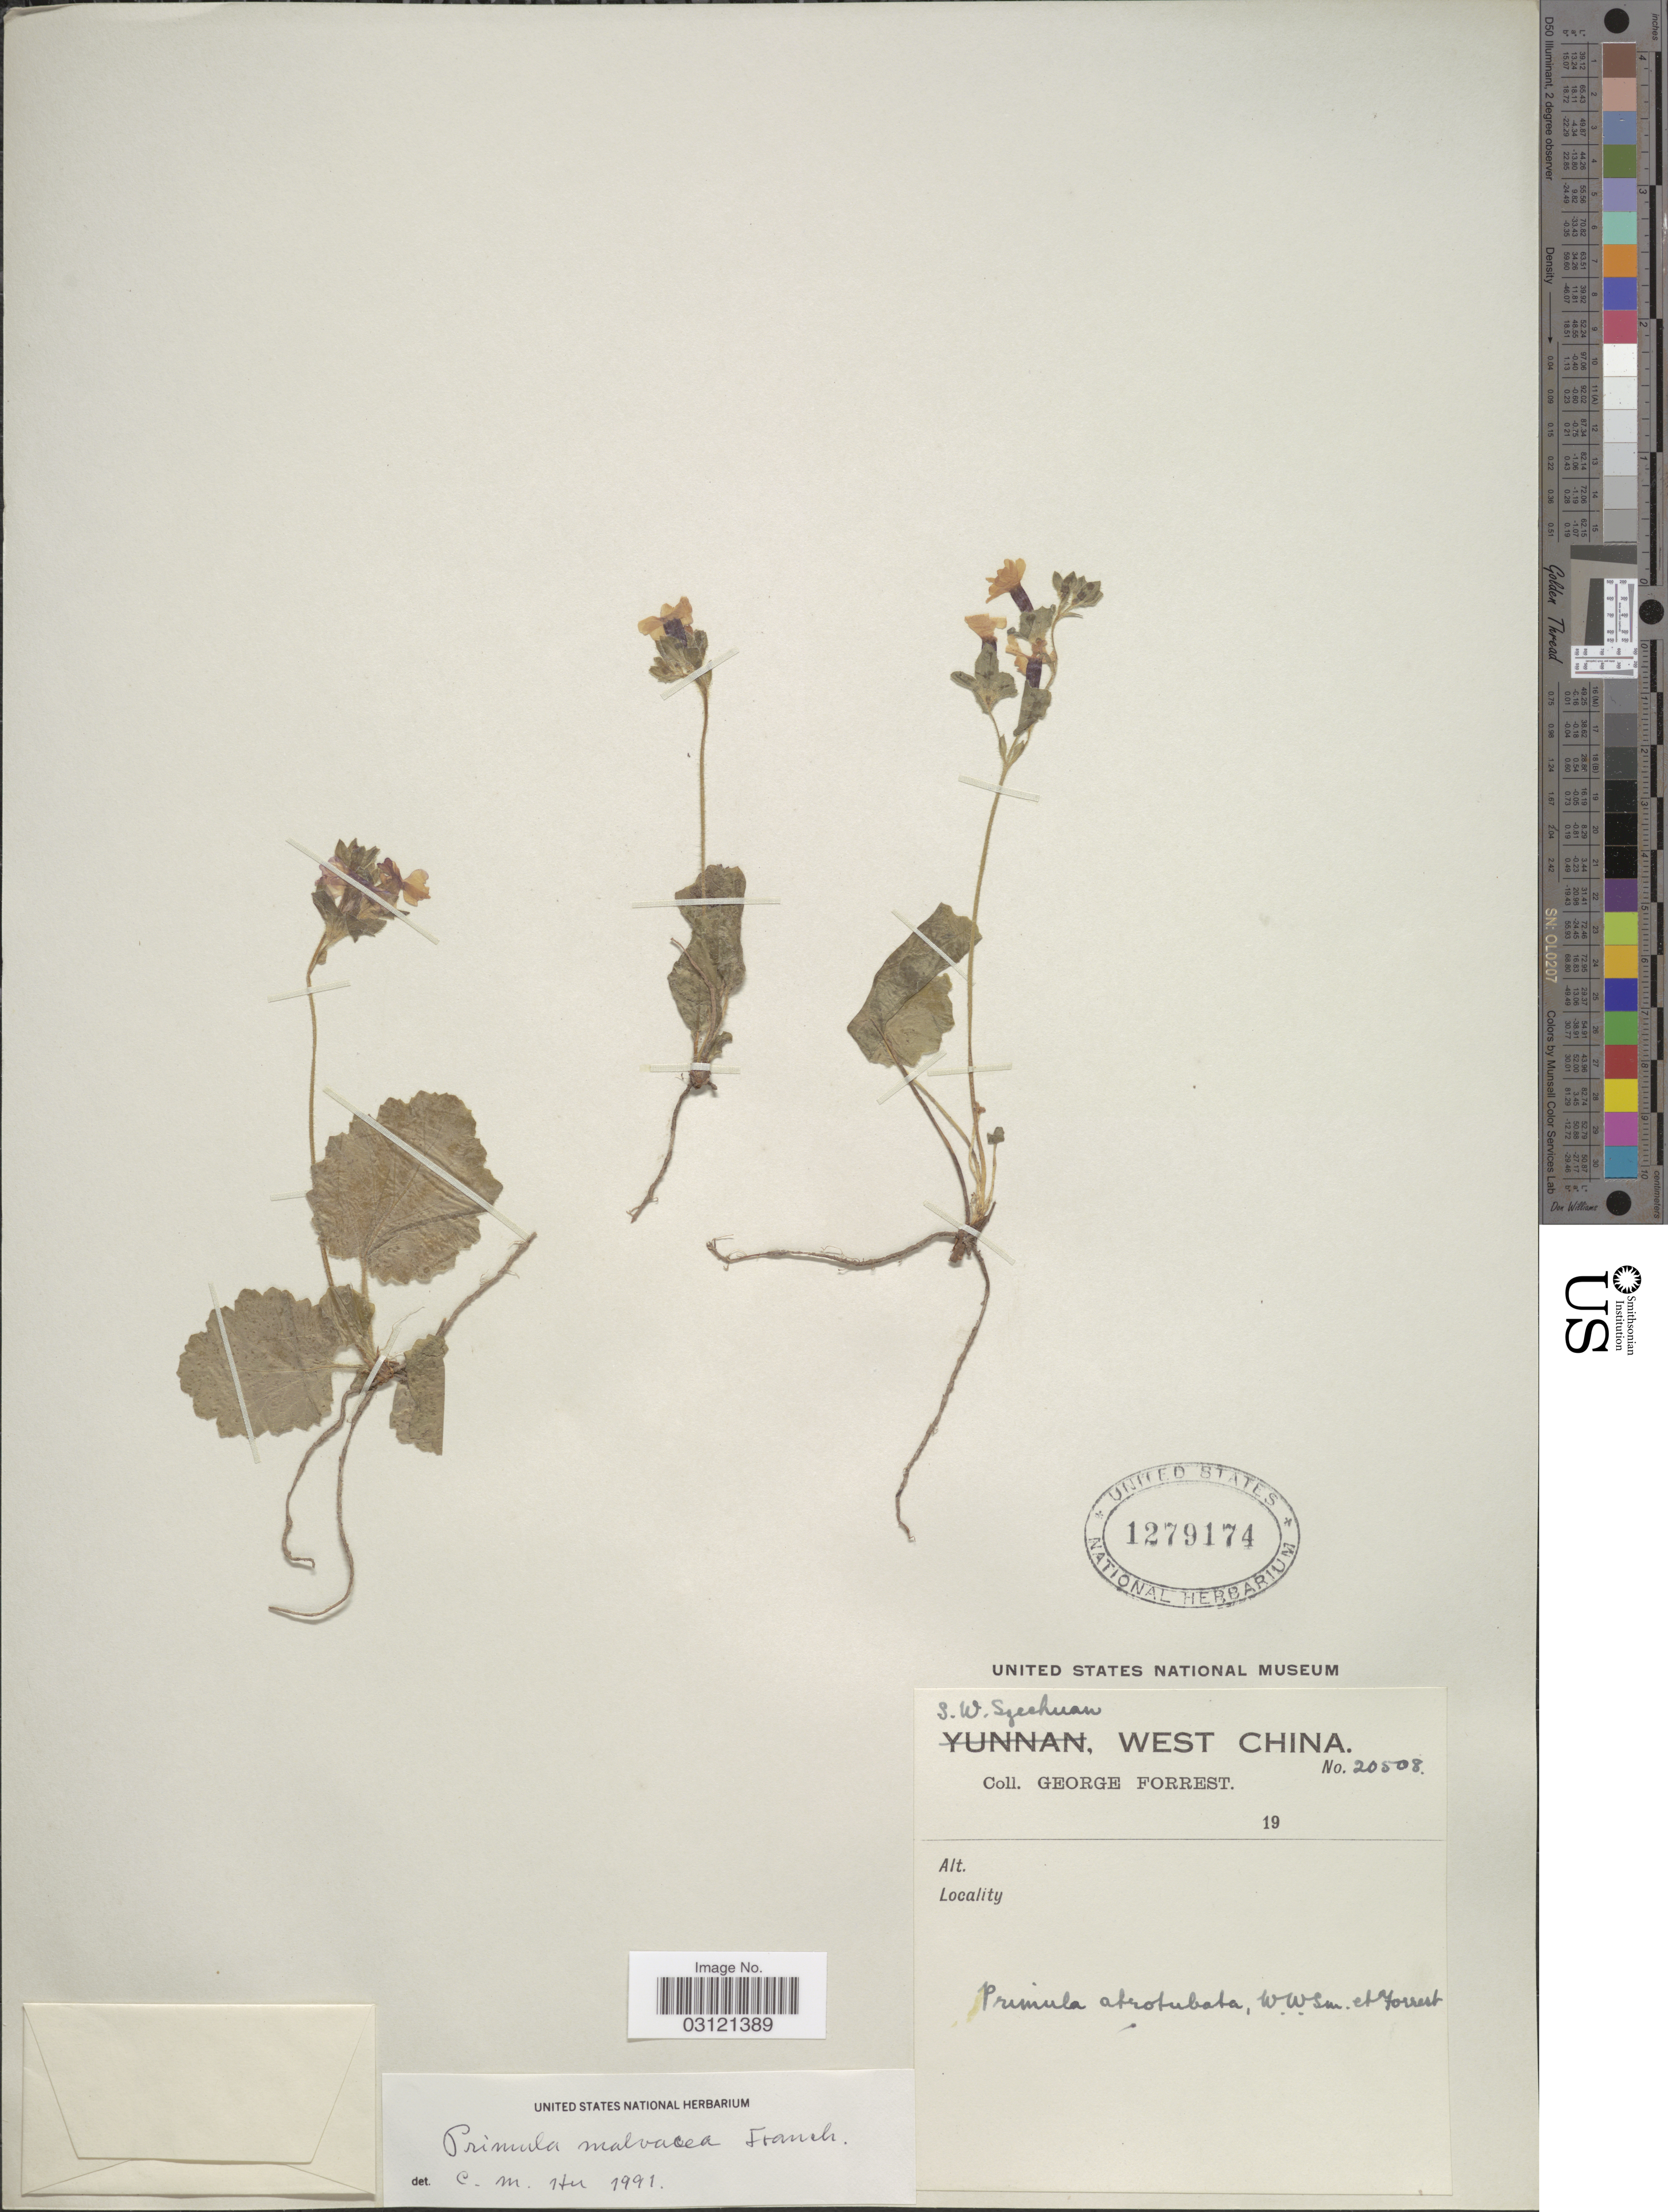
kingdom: Plantae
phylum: Tracheophyta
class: Magnoliopsida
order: Ericales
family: Primulaceae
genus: Primula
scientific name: Primula malvacea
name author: Franch.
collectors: G. Forrest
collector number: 20508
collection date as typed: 19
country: China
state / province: Sichuan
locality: S.W. Szechuan, West China.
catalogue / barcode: US 1279174